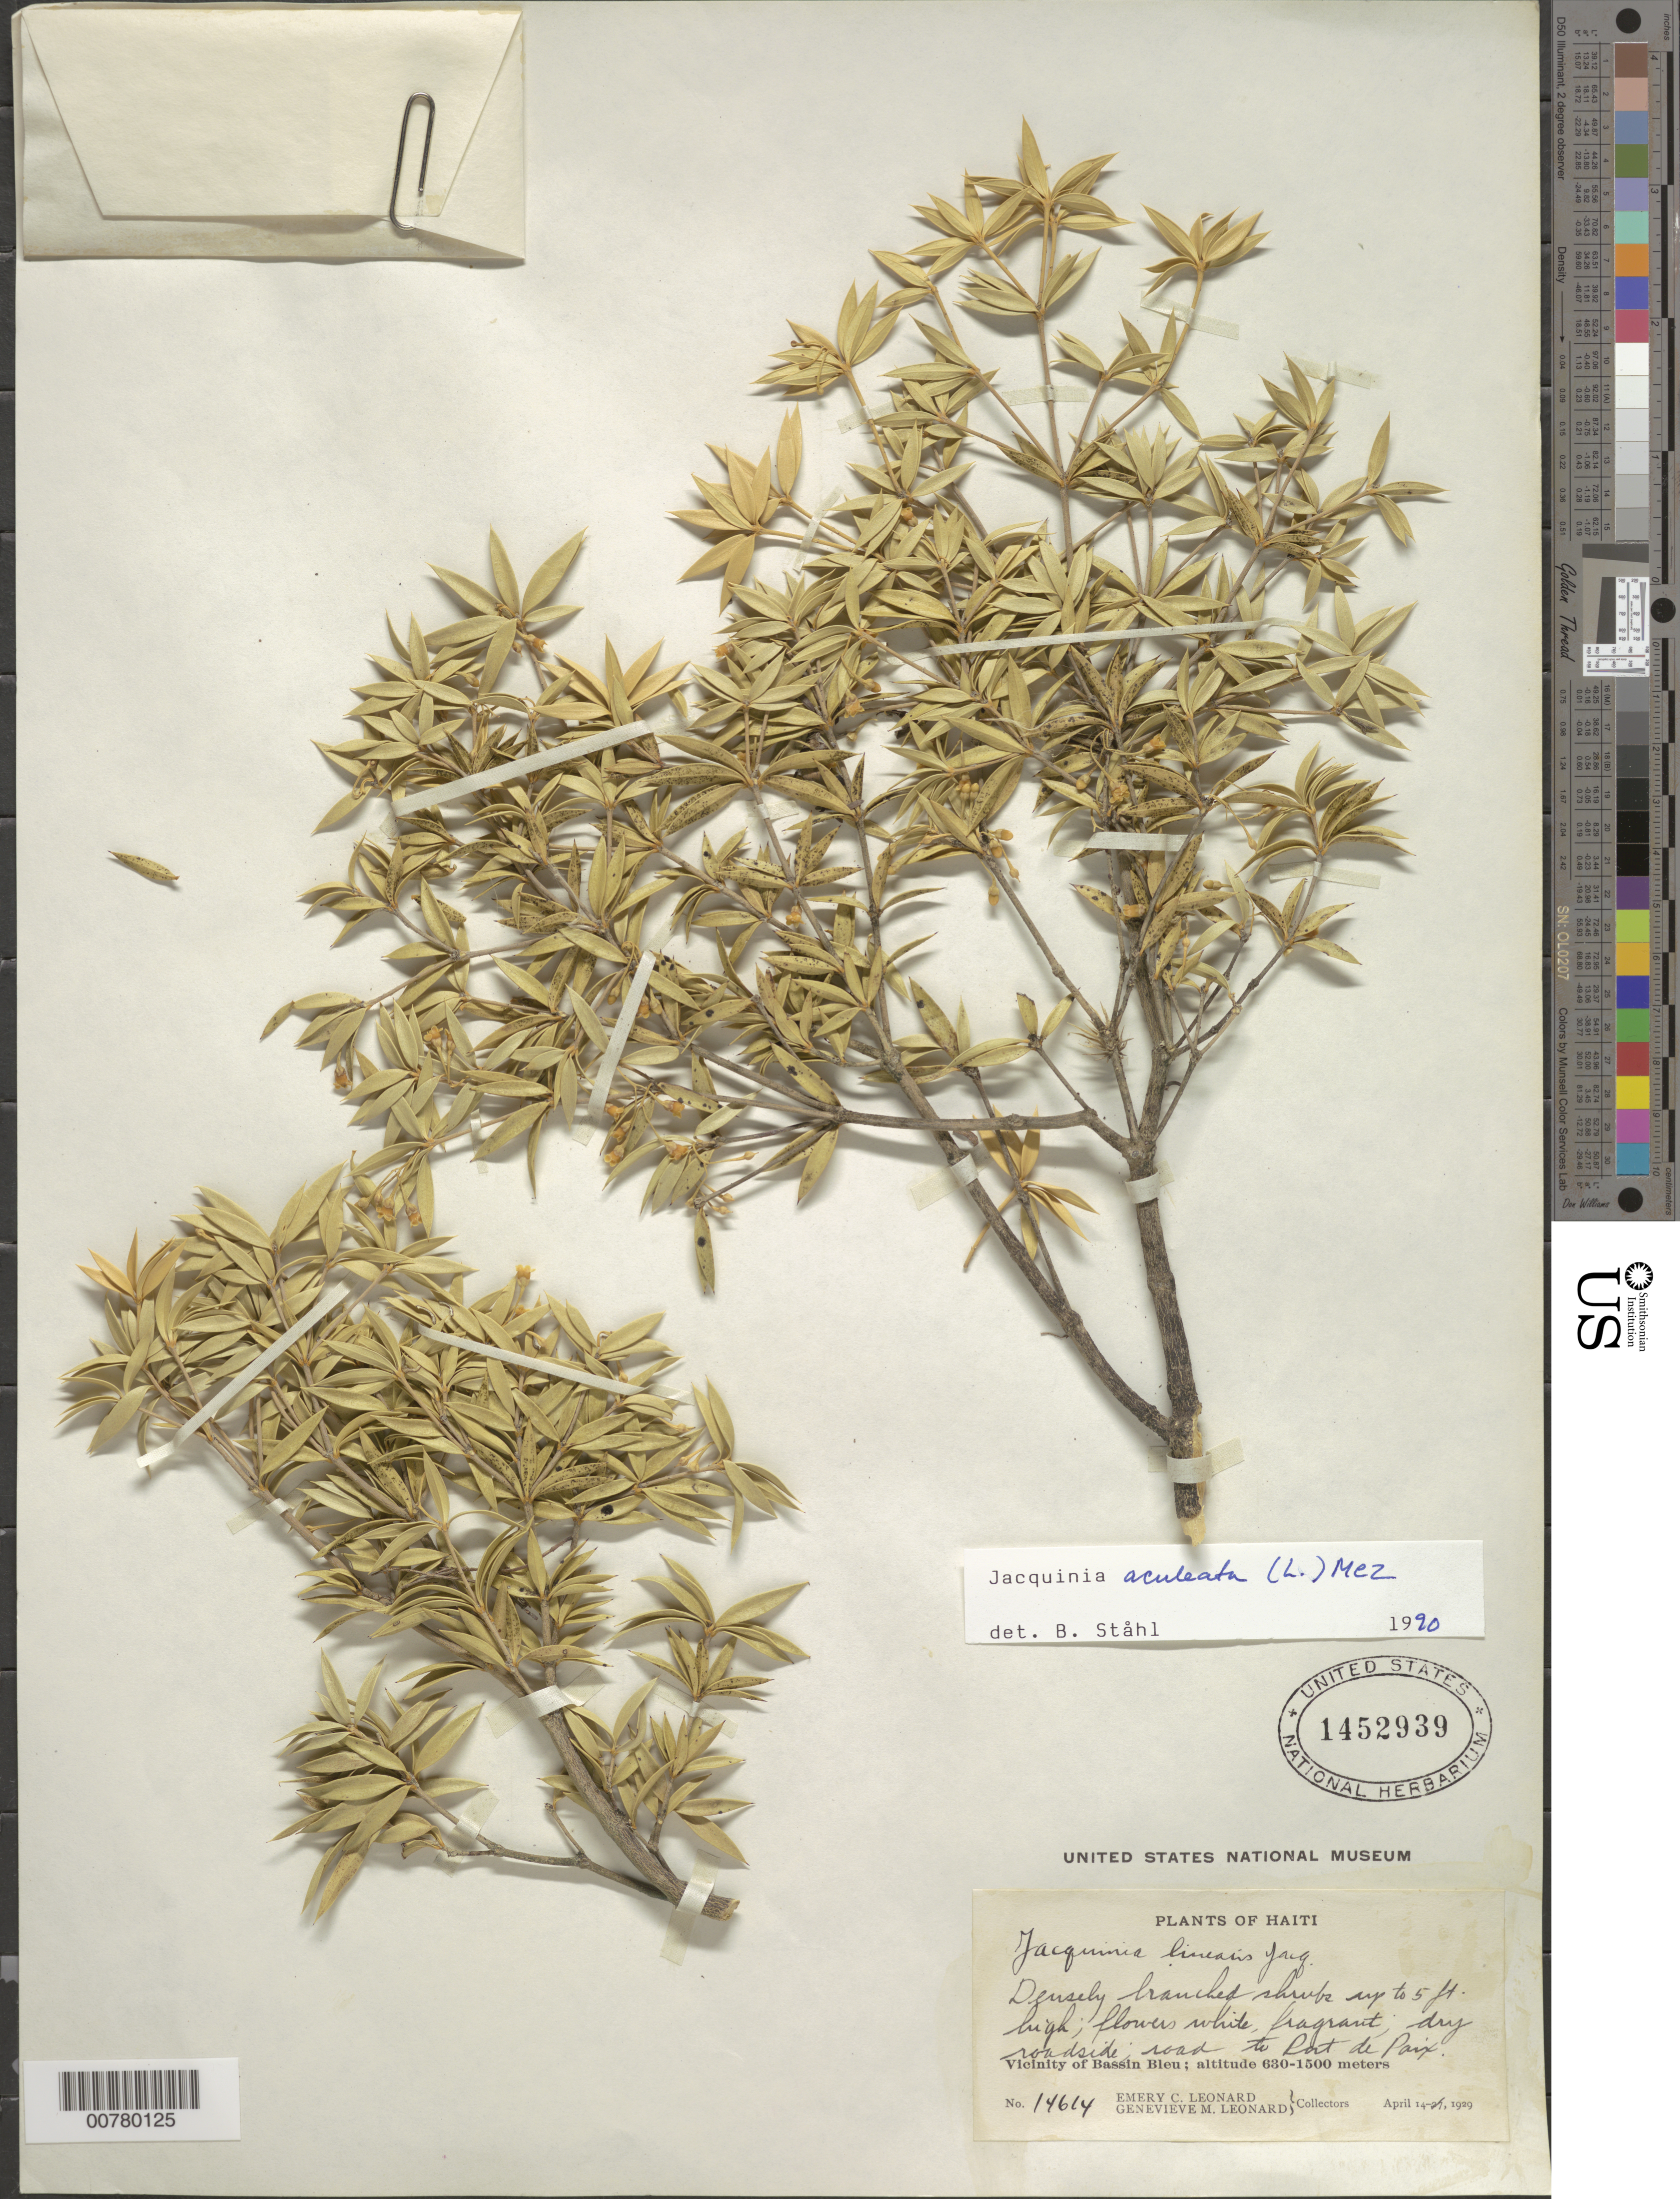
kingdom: Plantae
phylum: Tracheophyta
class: Magnoliopsida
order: Ericales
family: Primulaceae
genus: Jacquinia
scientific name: Jacquinia aculeata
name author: (L.) Mez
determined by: Ståhl, B.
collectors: E. C. Leonard & G. M. Leonard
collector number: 14614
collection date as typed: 14 Apr 1929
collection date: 1929-04-14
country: Haiti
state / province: Nord-Ouest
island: Hispaniola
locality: Vicinity of Bassin Bleu, road to Port de Paix.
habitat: Dry roadside.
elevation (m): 630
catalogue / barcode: US 1452939